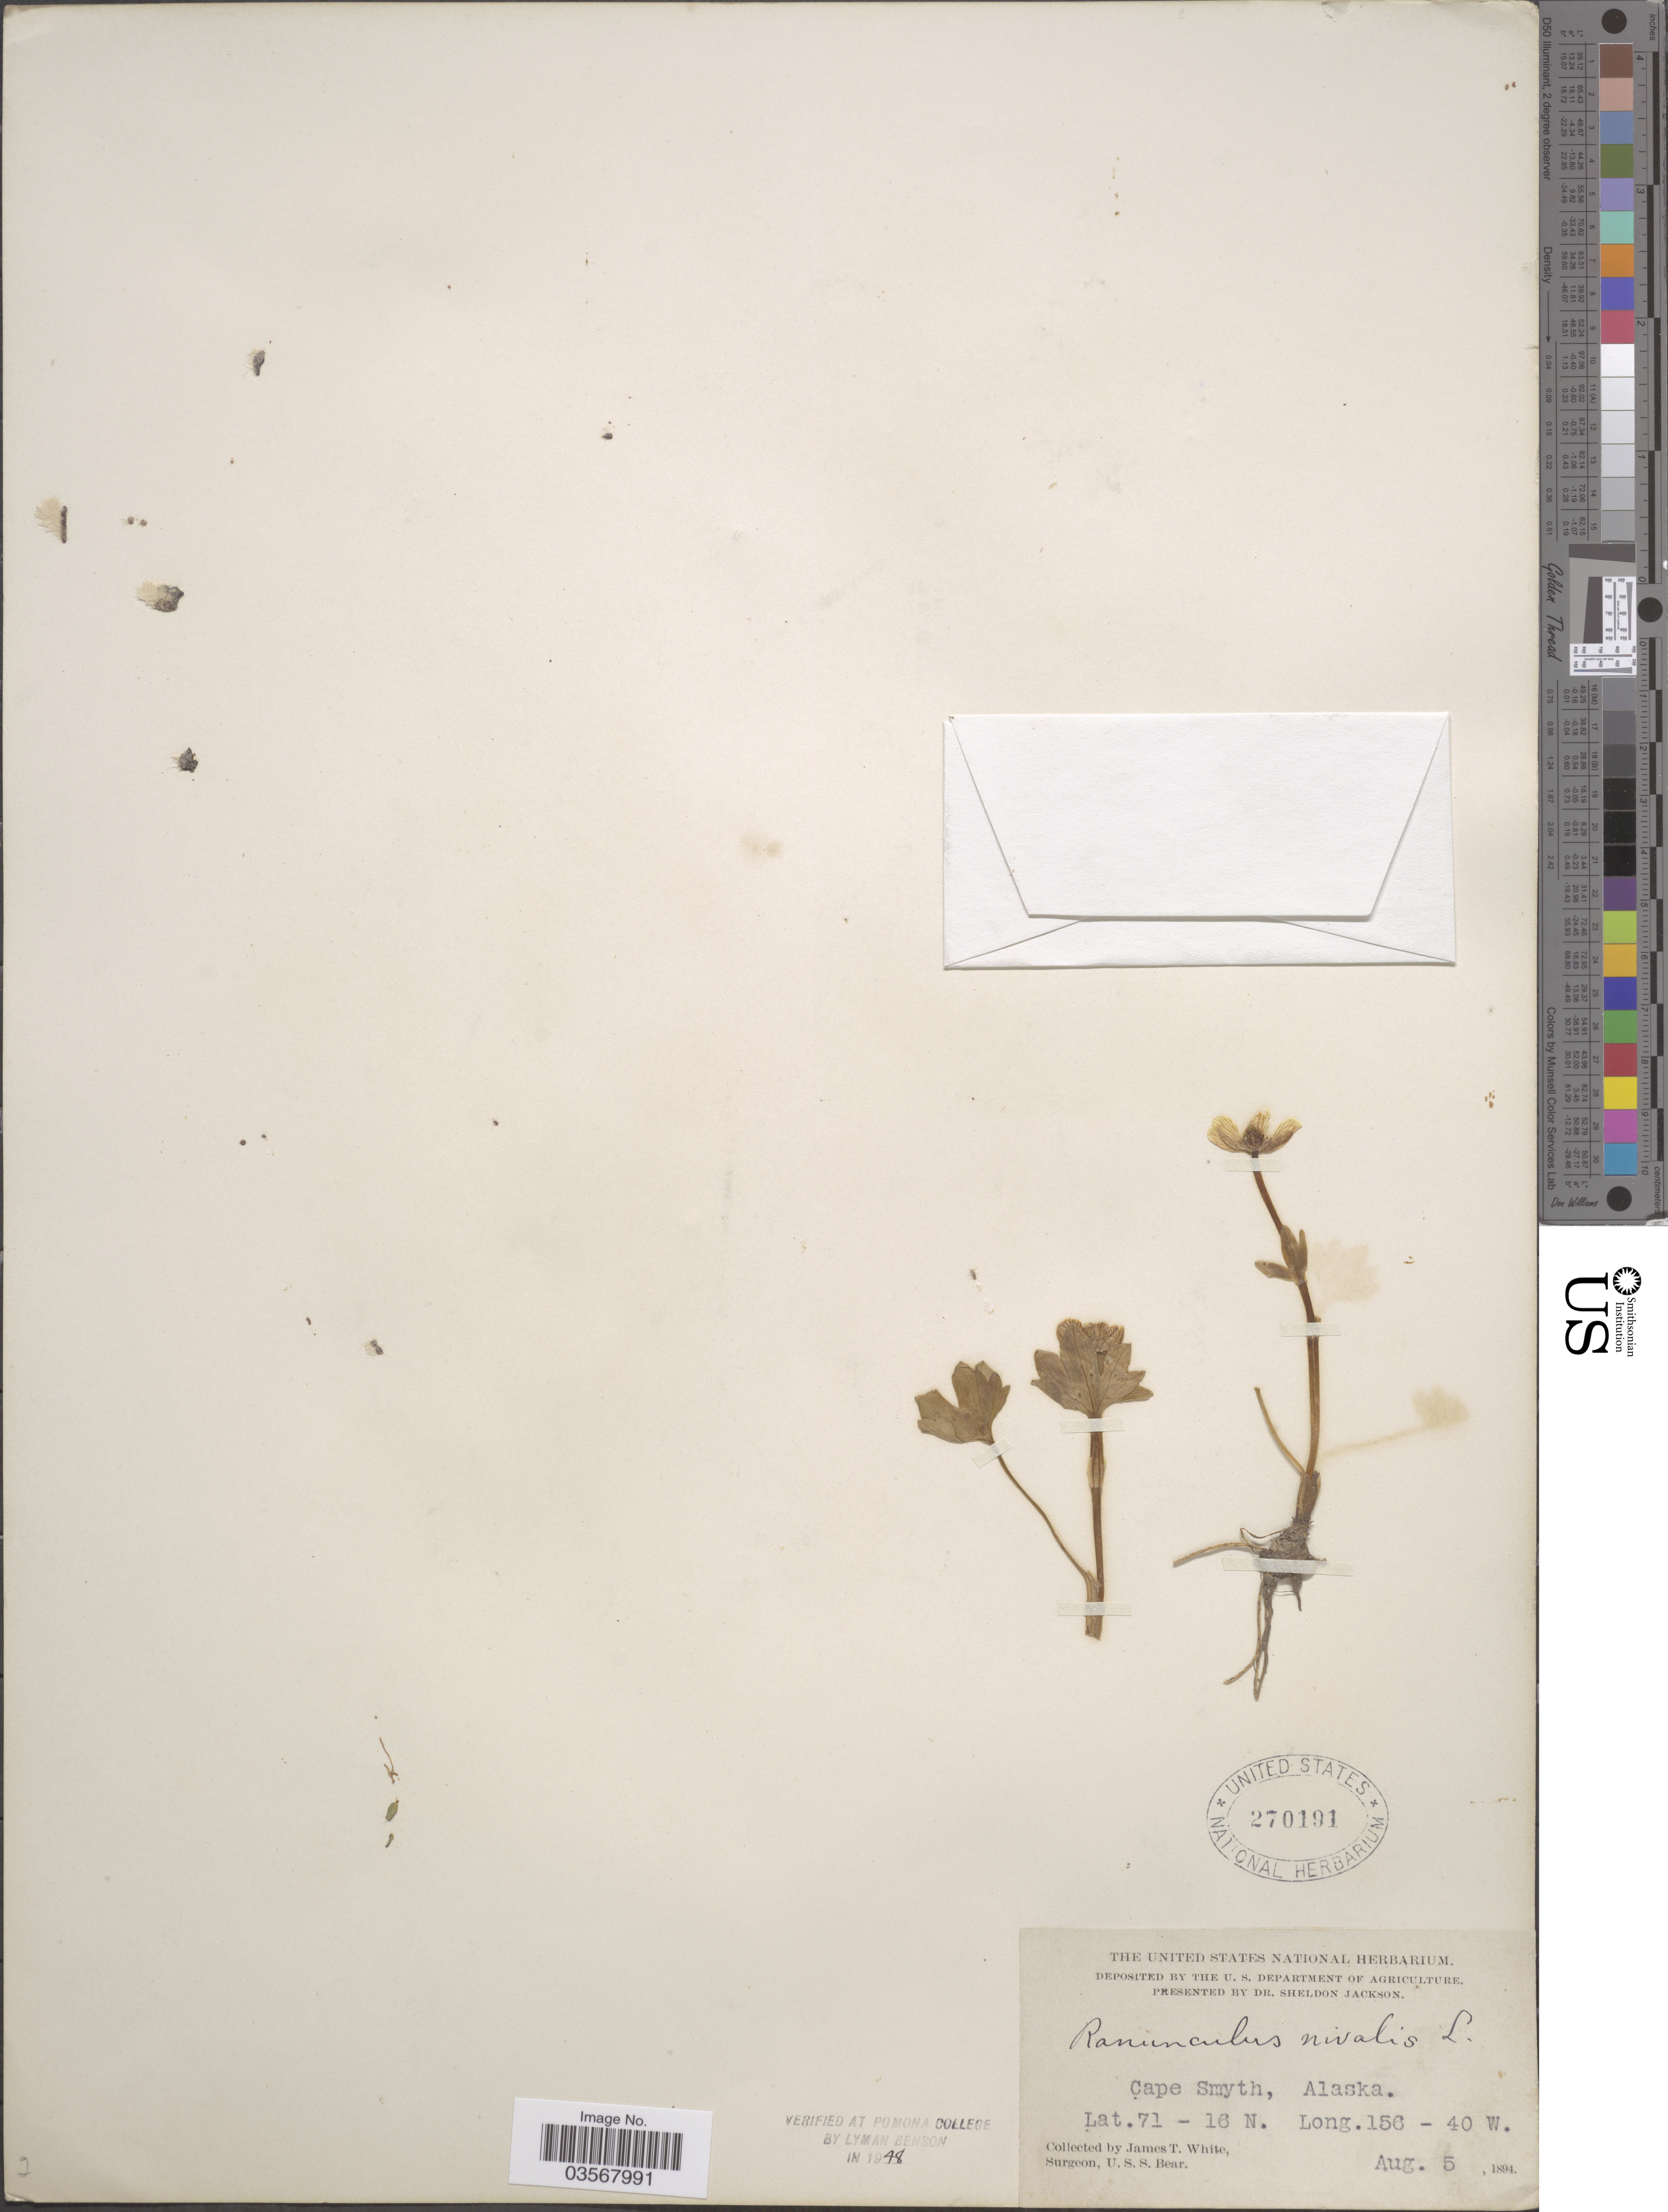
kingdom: Plantae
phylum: Tracheophyta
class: Magnoliopsida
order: Ranunculales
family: Ranunculaceae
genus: Ranunculus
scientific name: Ranunculus nivalis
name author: L.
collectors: J. T. White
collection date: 1894-08-05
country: United States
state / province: Alaska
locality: Cape Smyth.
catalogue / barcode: US 270191